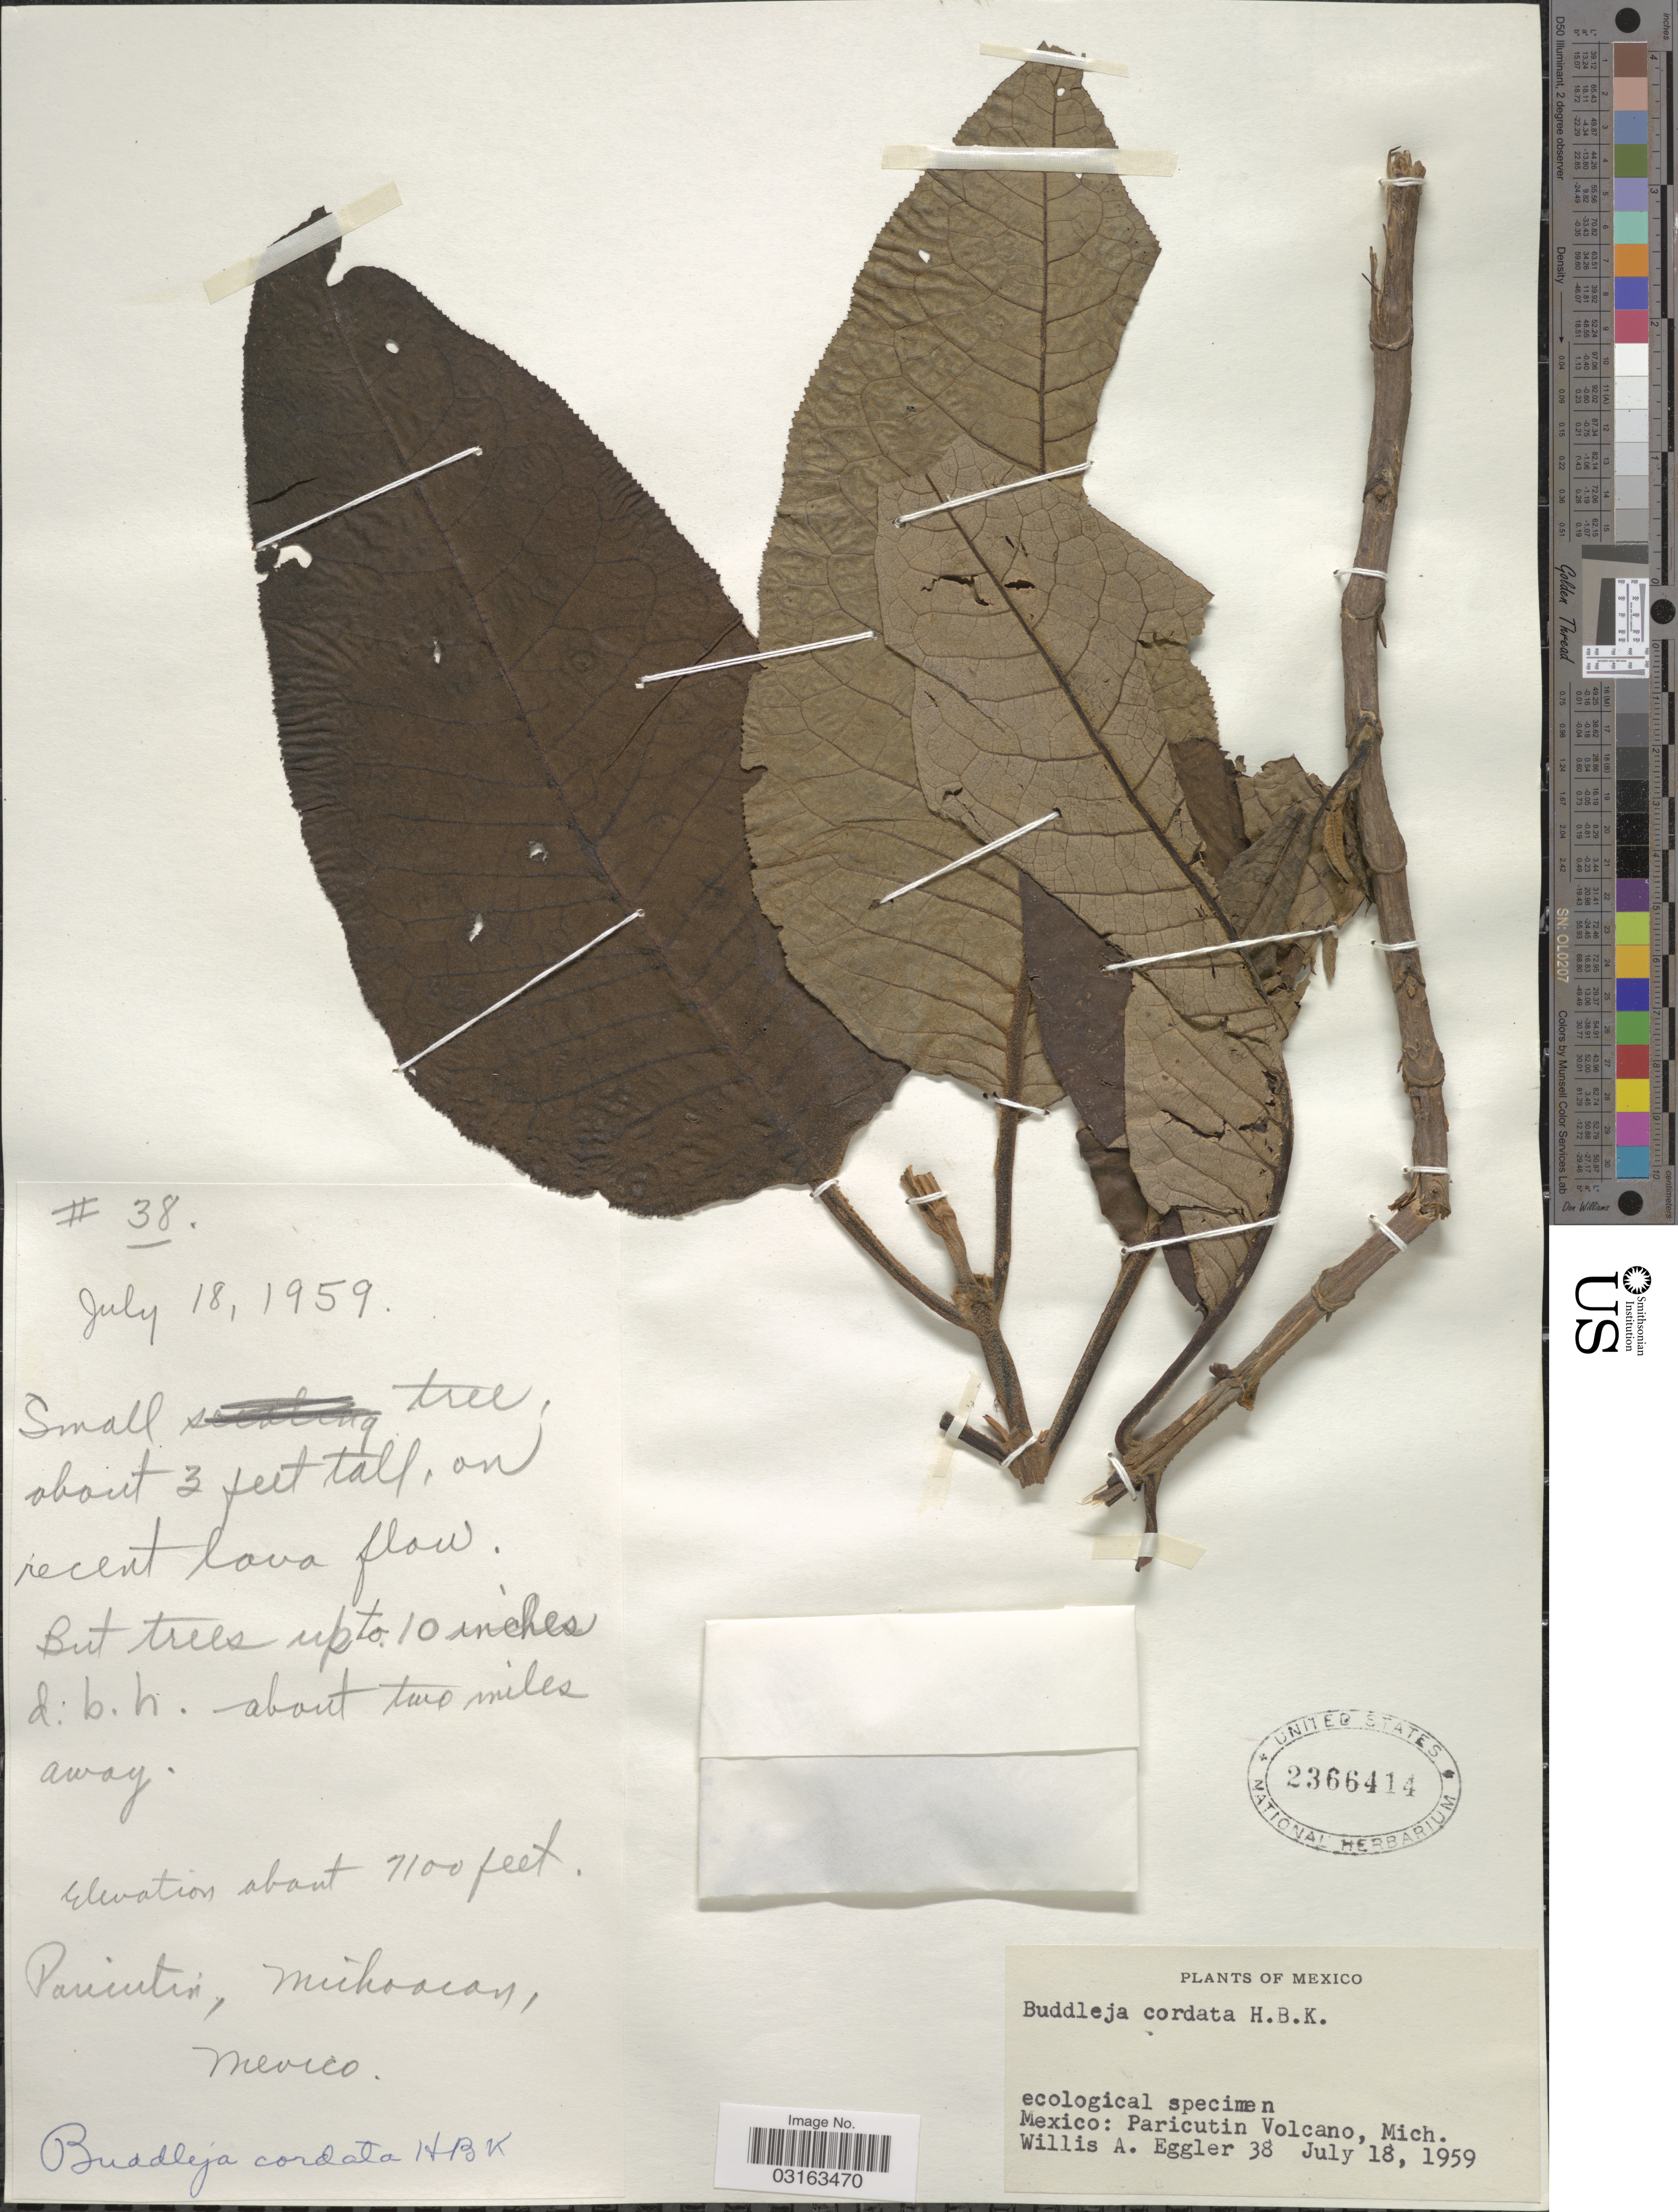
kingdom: Plantae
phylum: Tracheophyta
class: Magnoliopsida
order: Lamiales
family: Scrophulariaceae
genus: Buddleja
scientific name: Buddleja cordata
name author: Kunth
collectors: W. A. Eggler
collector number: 38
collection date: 1959-07-18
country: Mexico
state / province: Michoacán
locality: Paricutin Volcano.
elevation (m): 2164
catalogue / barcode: US 2366414